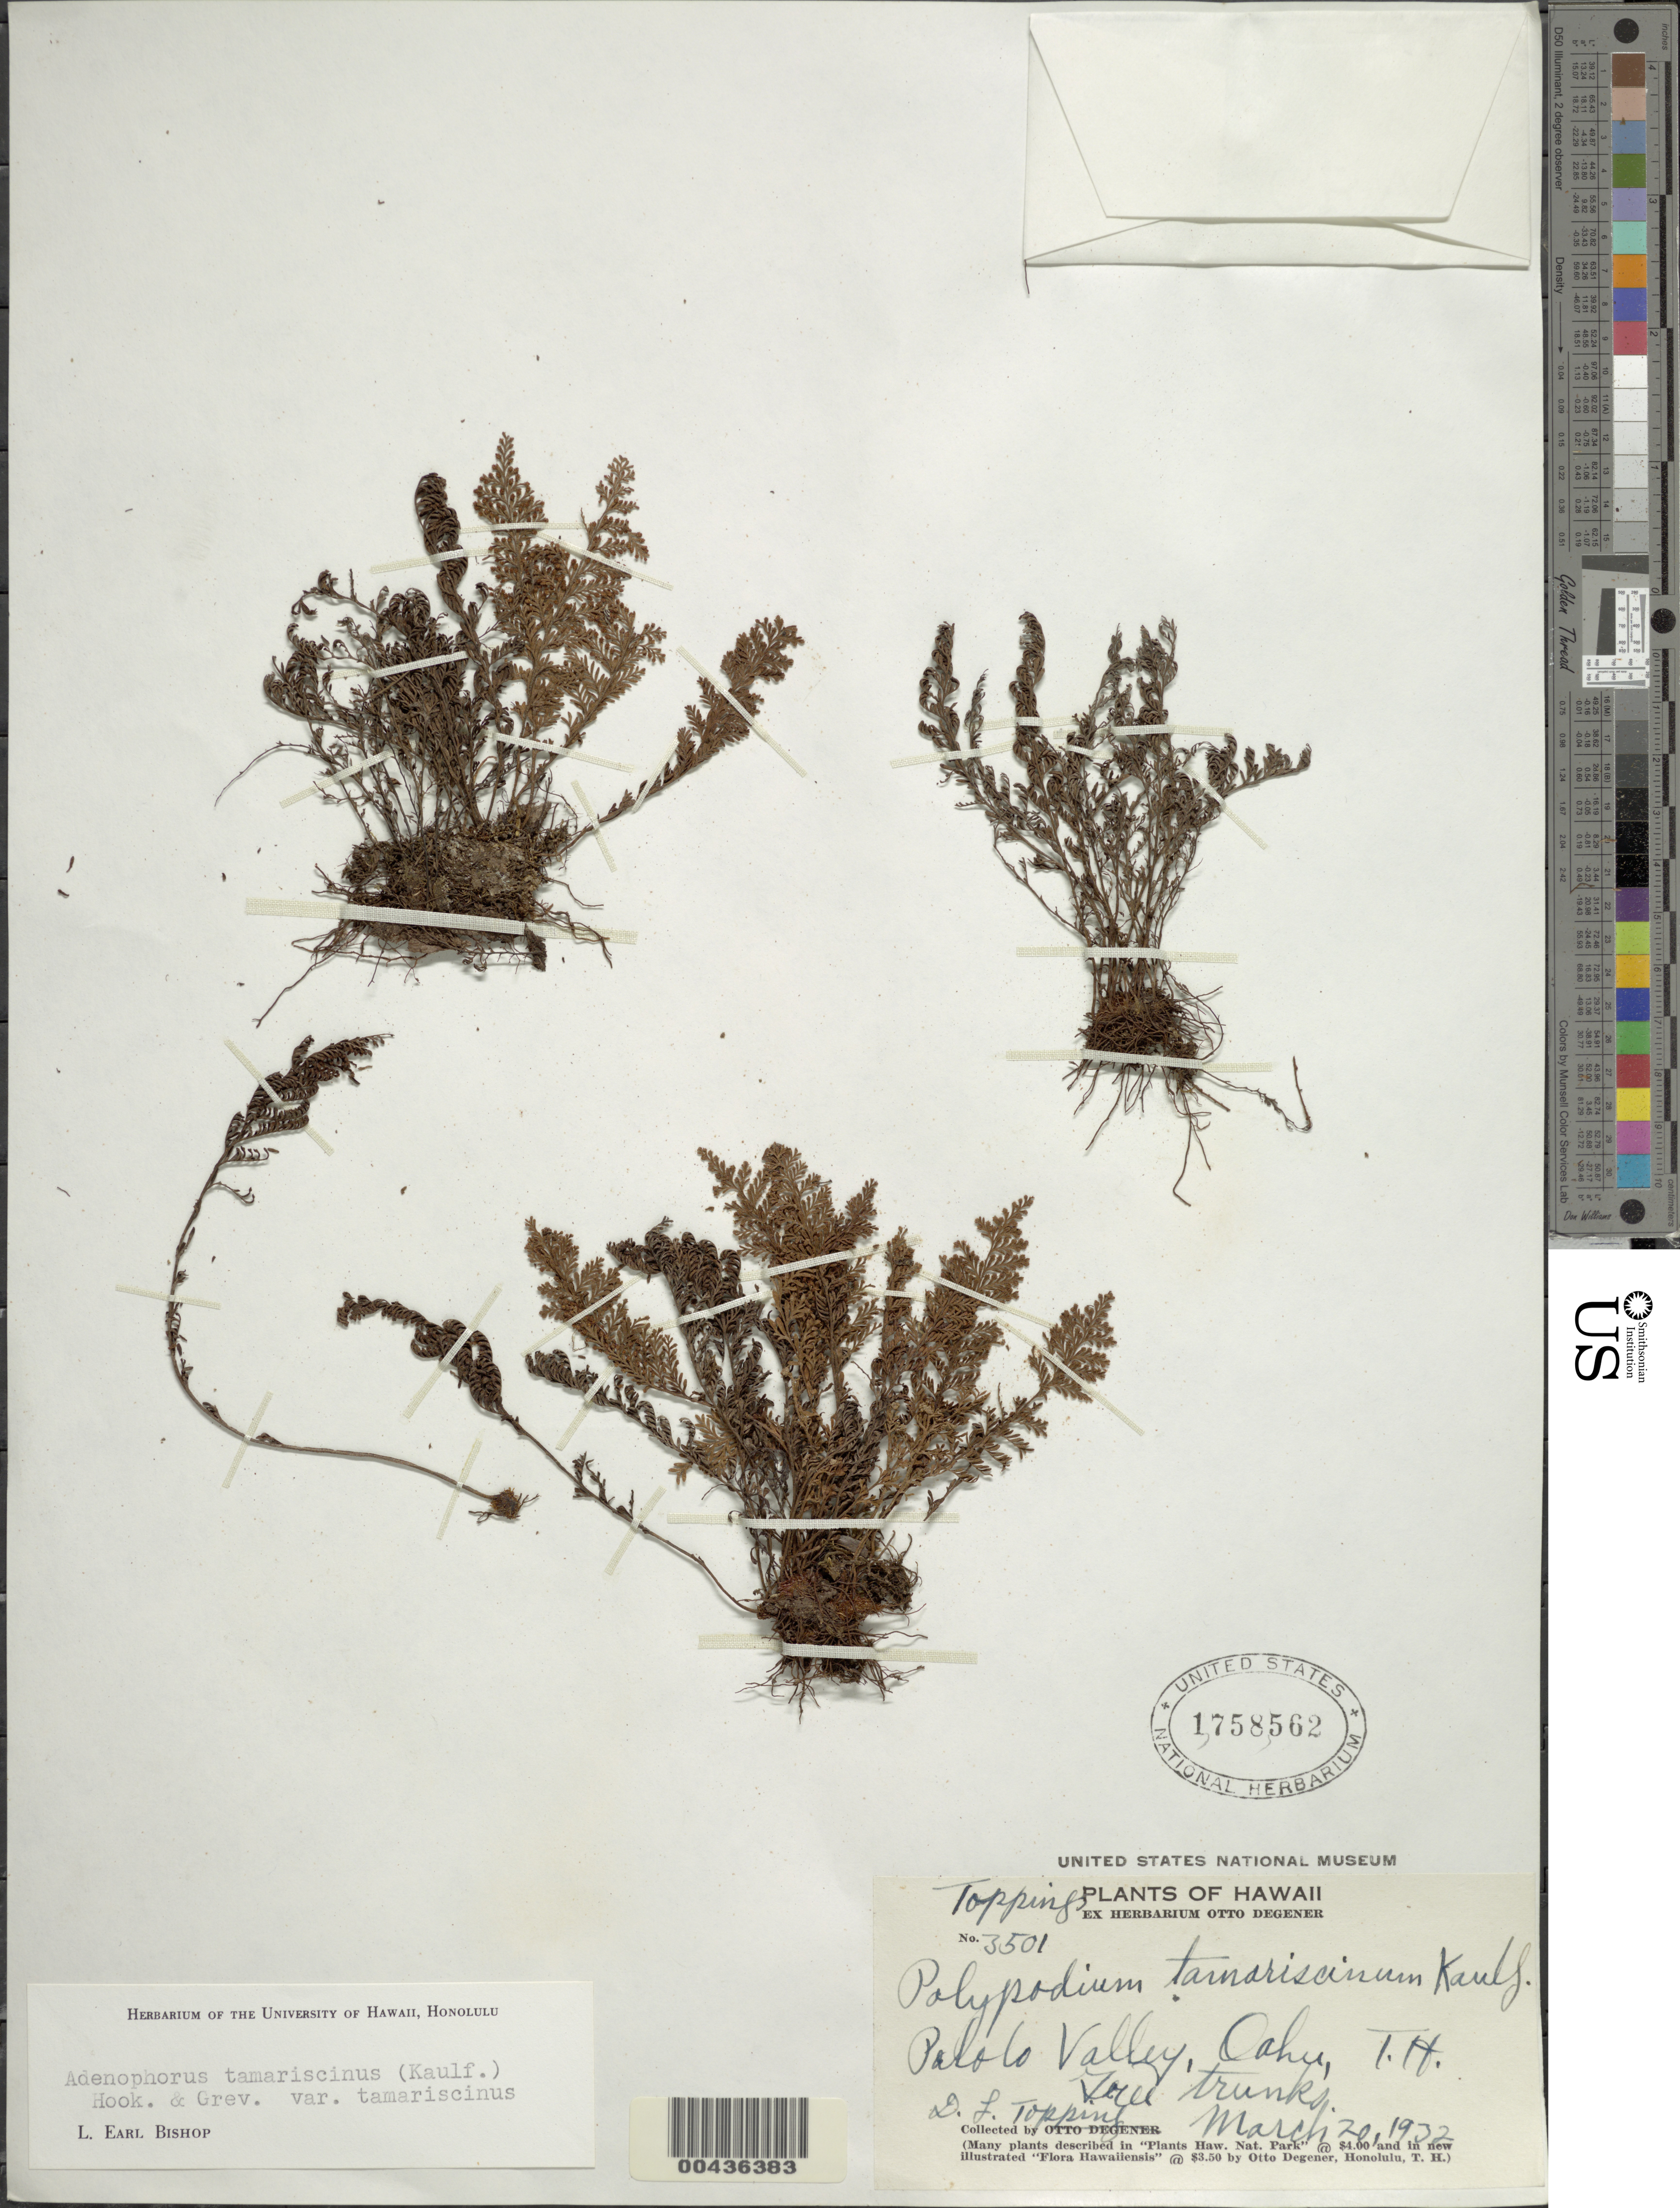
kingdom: Plantae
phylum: Tracheophyta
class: Polypodiopsida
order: Polypodiales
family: Polypodiaceae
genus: Adenophorus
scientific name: Adenophorus tamariscinus var. tamariscinus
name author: Hook. & Grev.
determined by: Bishop, L. E.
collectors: D. L. Topping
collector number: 3501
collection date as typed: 20 Mar 1932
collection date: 1932-03-20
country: United States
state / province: Hawaii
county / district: Honolulu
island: Oahu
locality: Palolo Valley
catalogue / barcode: US 1758562